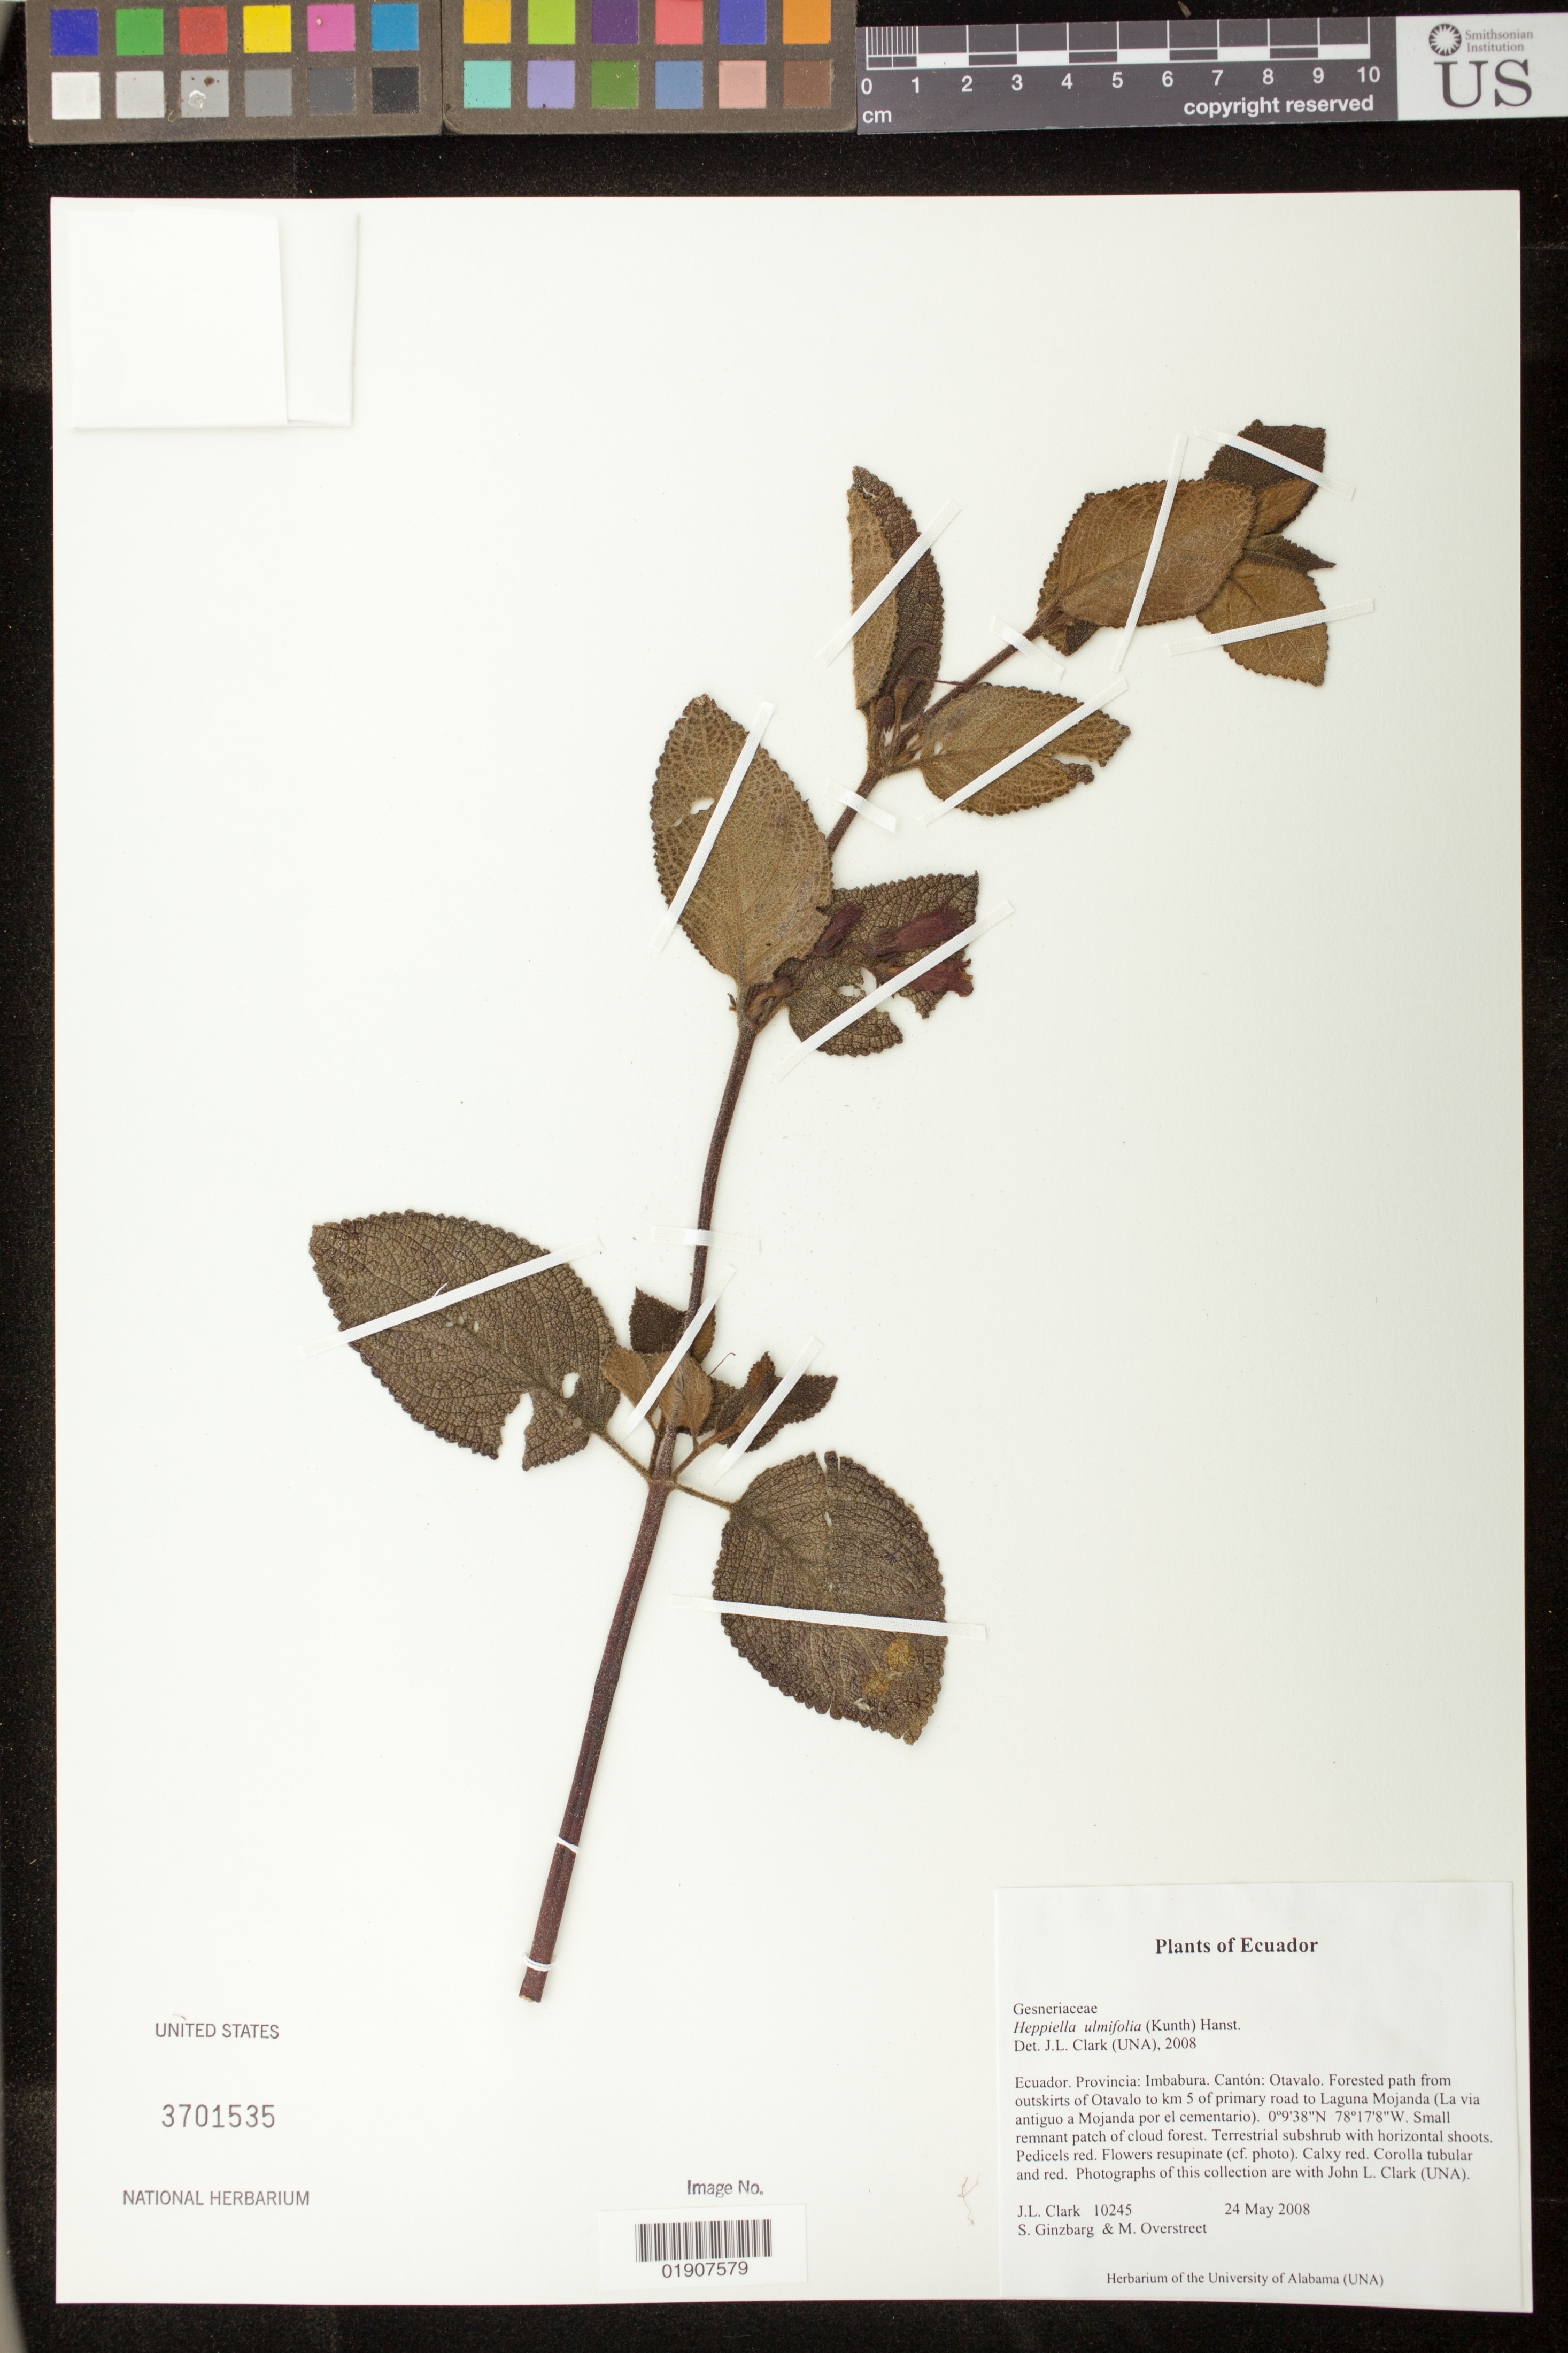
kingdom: Plantae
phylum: Tracheophyta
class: Magnoliopsida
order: Lamiales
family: Gesneriaceae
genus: Heppiella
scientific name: Heppiella ulmifolia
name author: (Kunth) Hanst.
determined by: Clark, J. L., (SEL), The Marie Selby Botanical Garden (UNITED STATES)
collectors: J. L. Clark, S. Ginzbarg & M. Overstreet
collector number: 10245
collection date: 2008-05-24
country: Ecuador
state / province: Imbabura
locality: Provincia Imbabura, Canton Otavalo, forested path from outskirts of Otavalo to km 5 primary road to Laguna Mojanda (La via antiguo a Mojanda por el cementario)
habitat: Small remnant patch of cloud forest.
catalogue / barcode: US 3701535